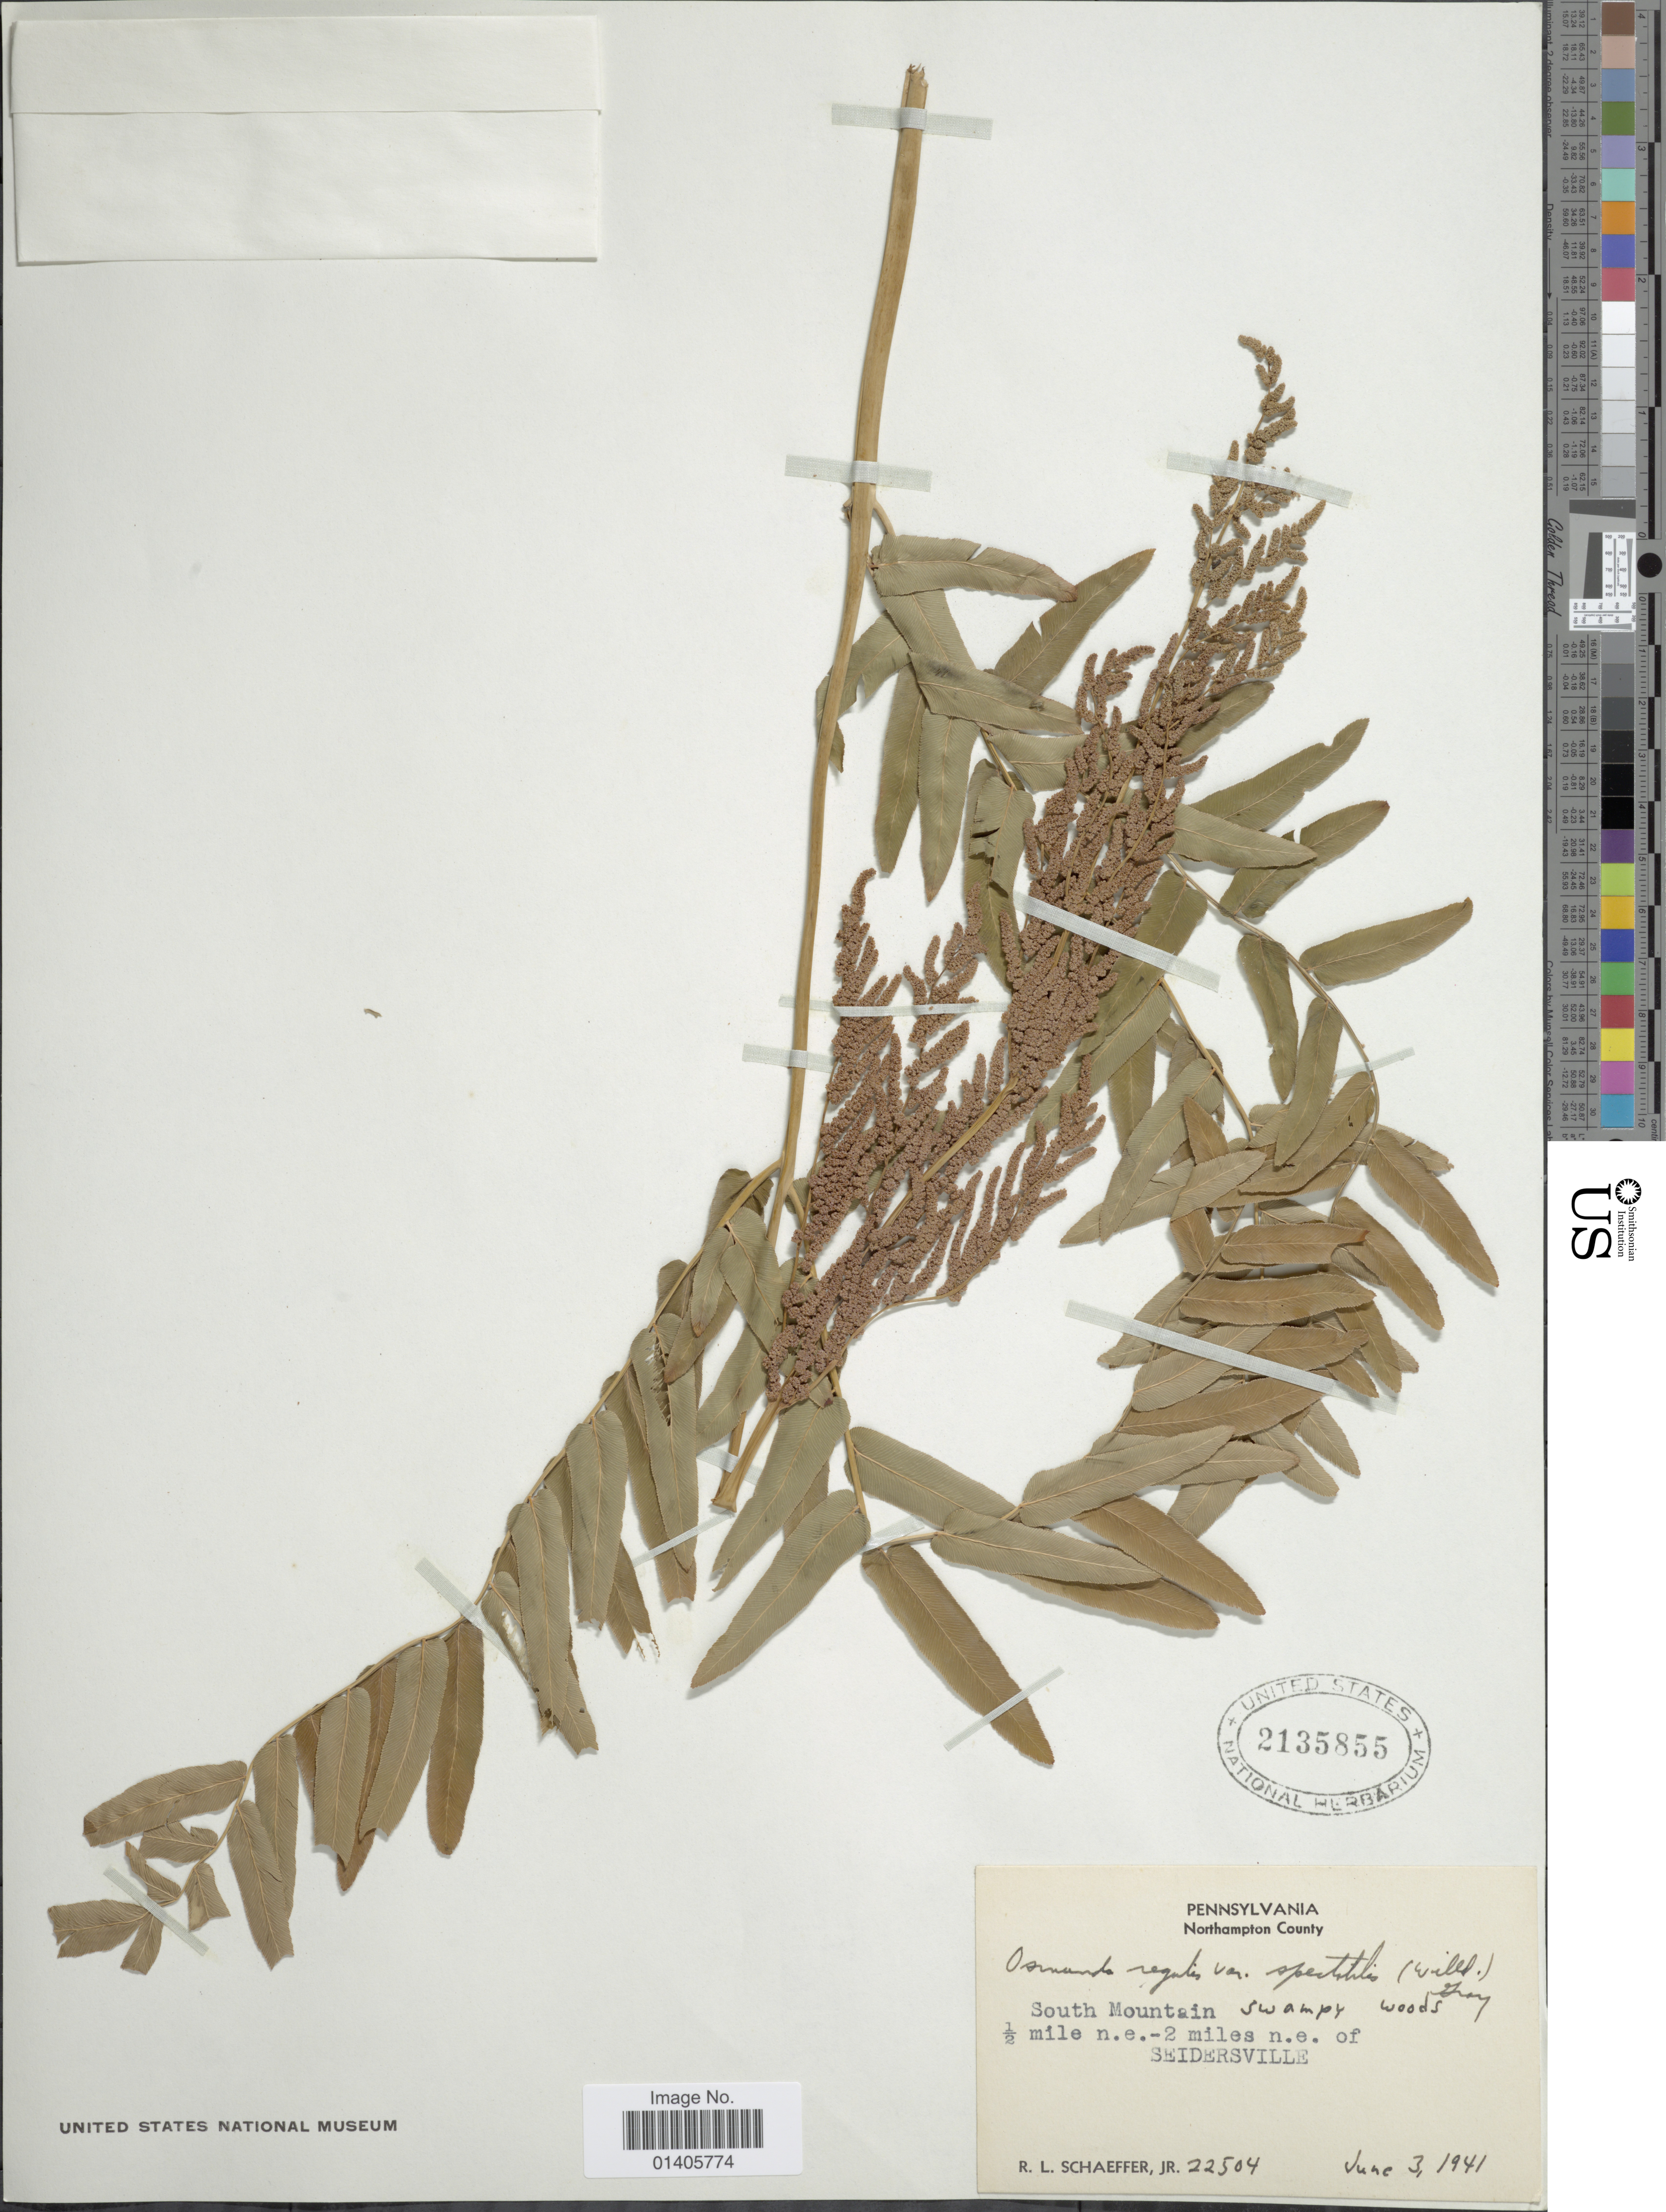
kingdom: Plantae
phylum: Tracheophyta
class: Polypodiopsida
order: Osmundales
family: Osmundaceae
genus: Osmunda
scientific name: Osmunda regalis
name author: L.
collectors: R. L. Schaeffer Jr.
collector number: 22504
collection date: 1941-06-03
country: United States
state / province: Pennsylvania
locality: Northampton County, South Mountains ½ mile n.e. -2 miles n.e. of Seidersville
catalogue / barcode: US 2135855